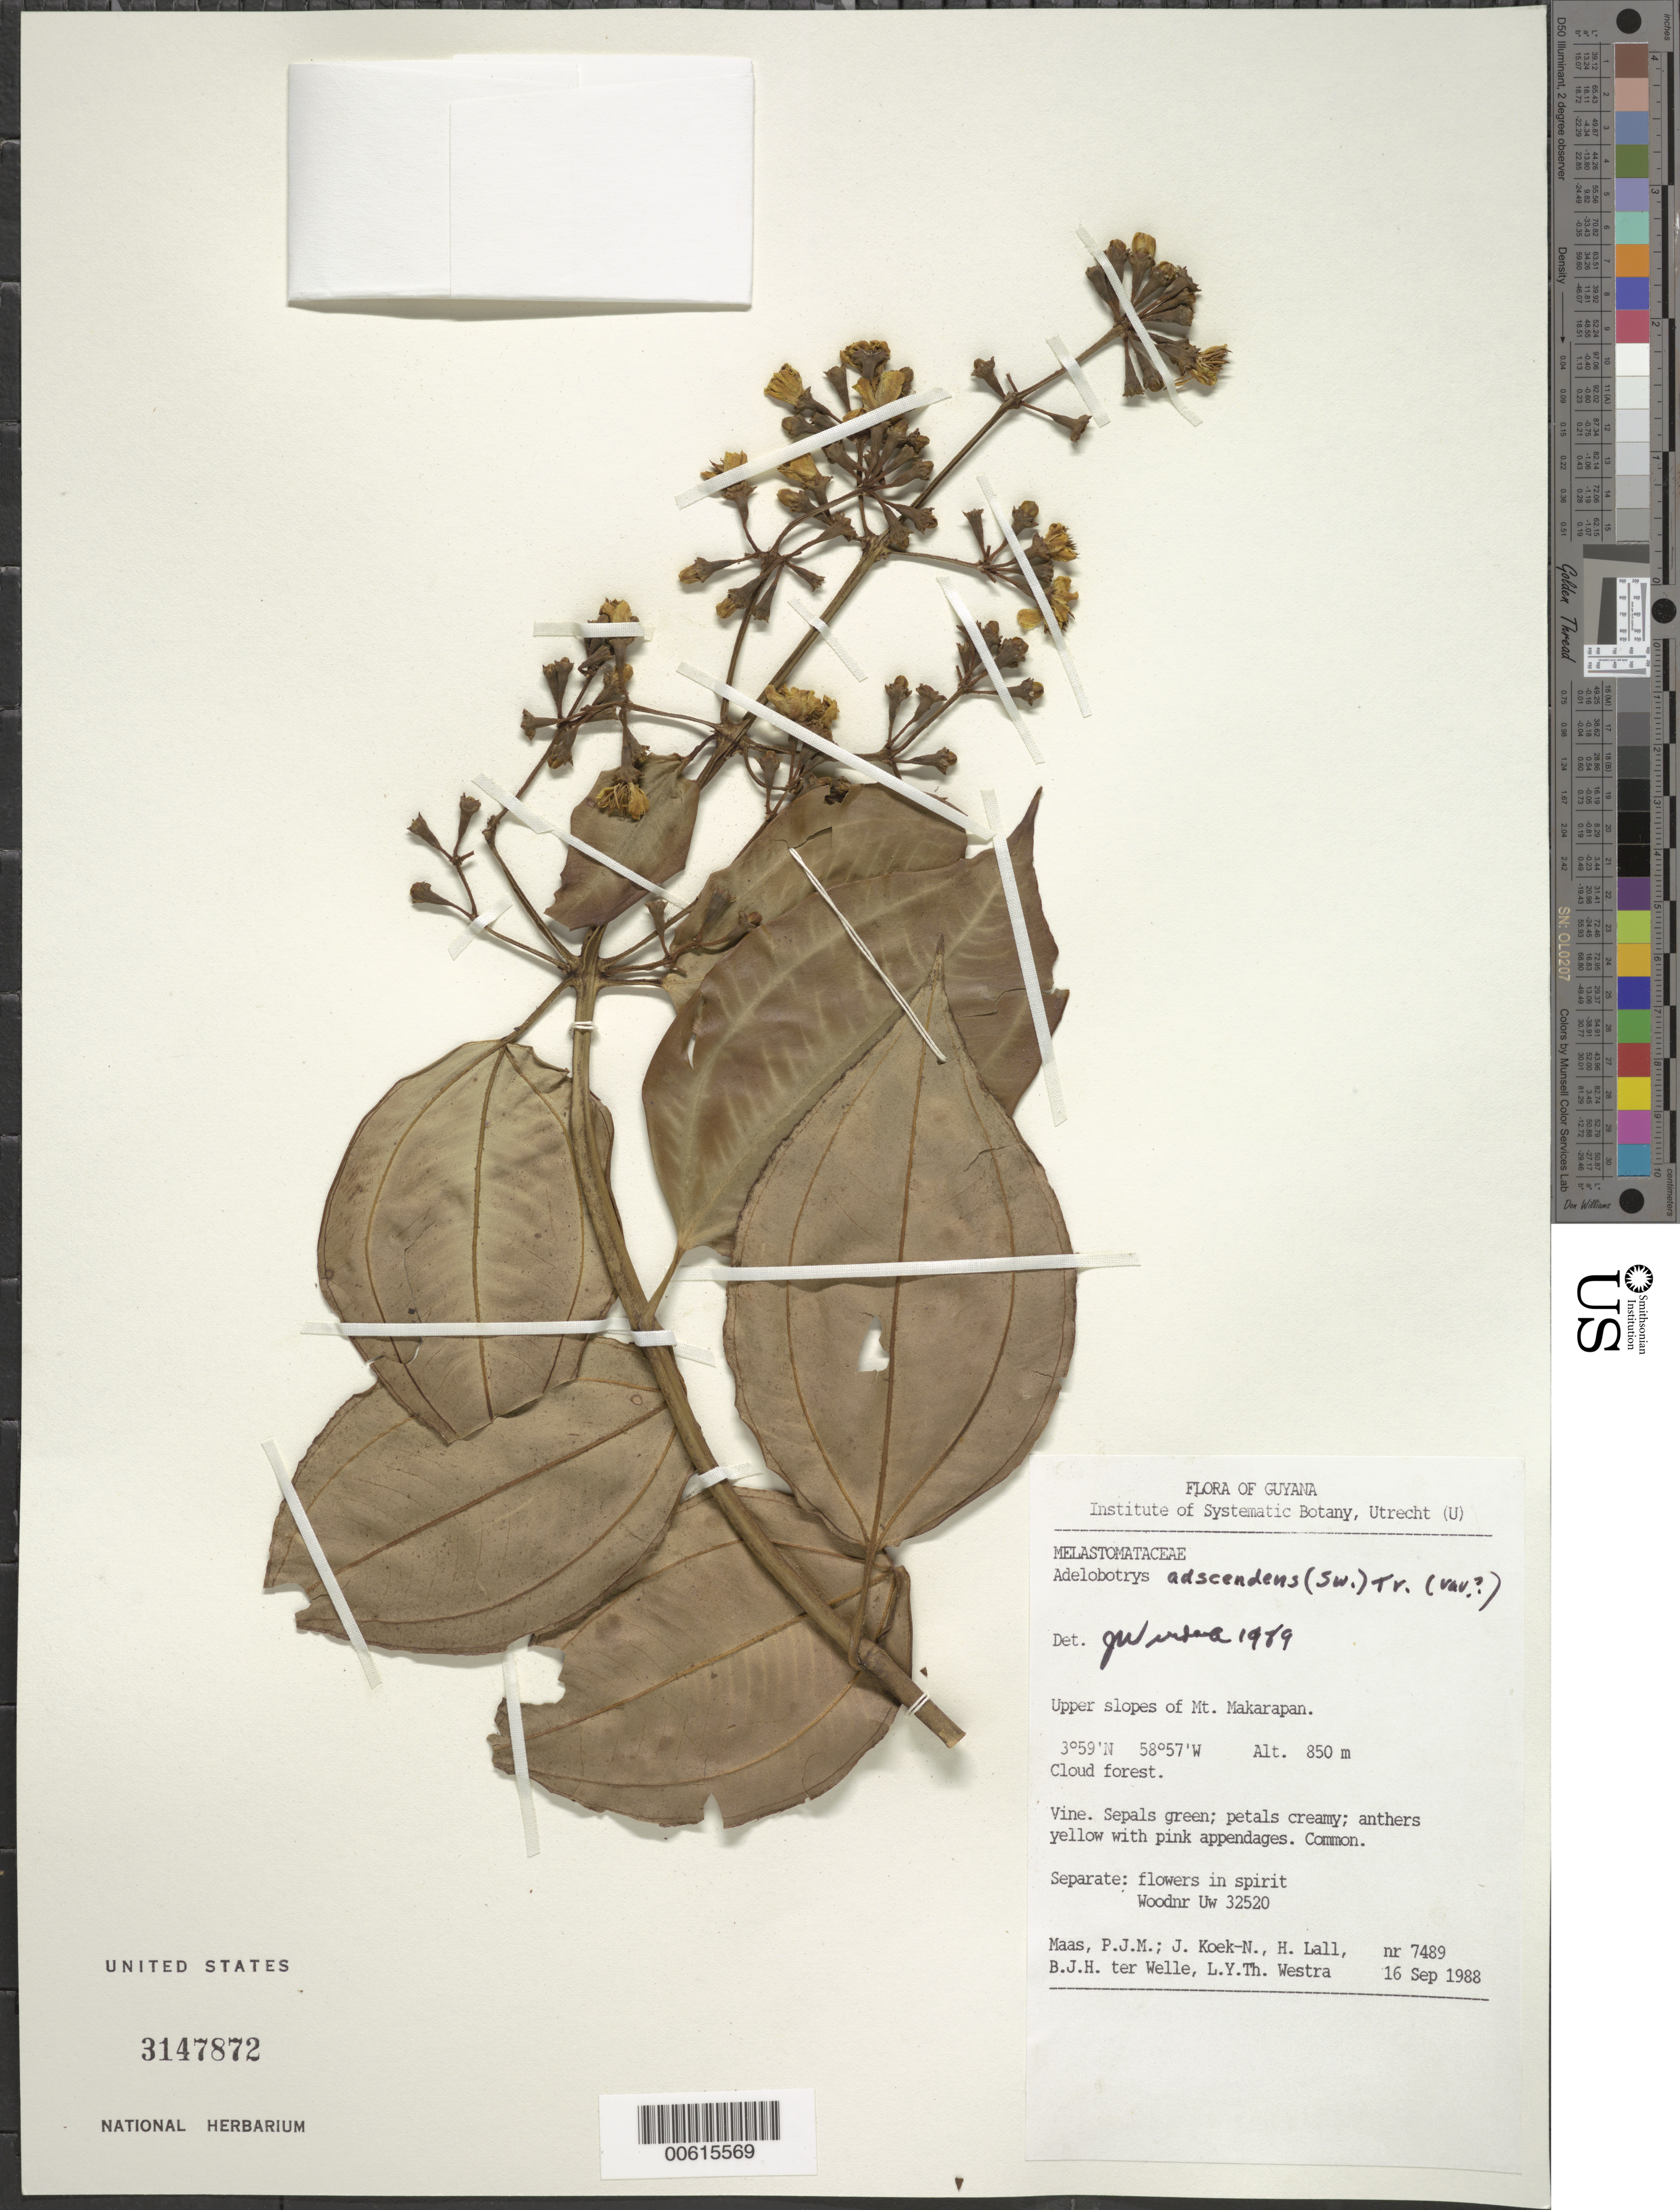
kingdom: Plantae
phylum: Tracheophyta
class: Magnoliopsida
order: Myrtales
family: Melastomataceae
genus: Adelobotrys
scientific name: Adelobotrys adscendens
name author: (Sw.) Triana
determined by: Wurdack, John J., (US), US (UNITED STATES)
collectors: P. Maas, J. Koek-Noorman, H. Lall, B. Welle & L. Y. T. Westra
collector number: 7489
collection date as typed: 16-Sep-88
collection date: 1988-09-16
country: Guyana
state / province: U. Takutu-U. Essequibo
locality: Mt. Makarapan, upper slopes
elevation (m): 850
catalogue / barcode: US 3147872